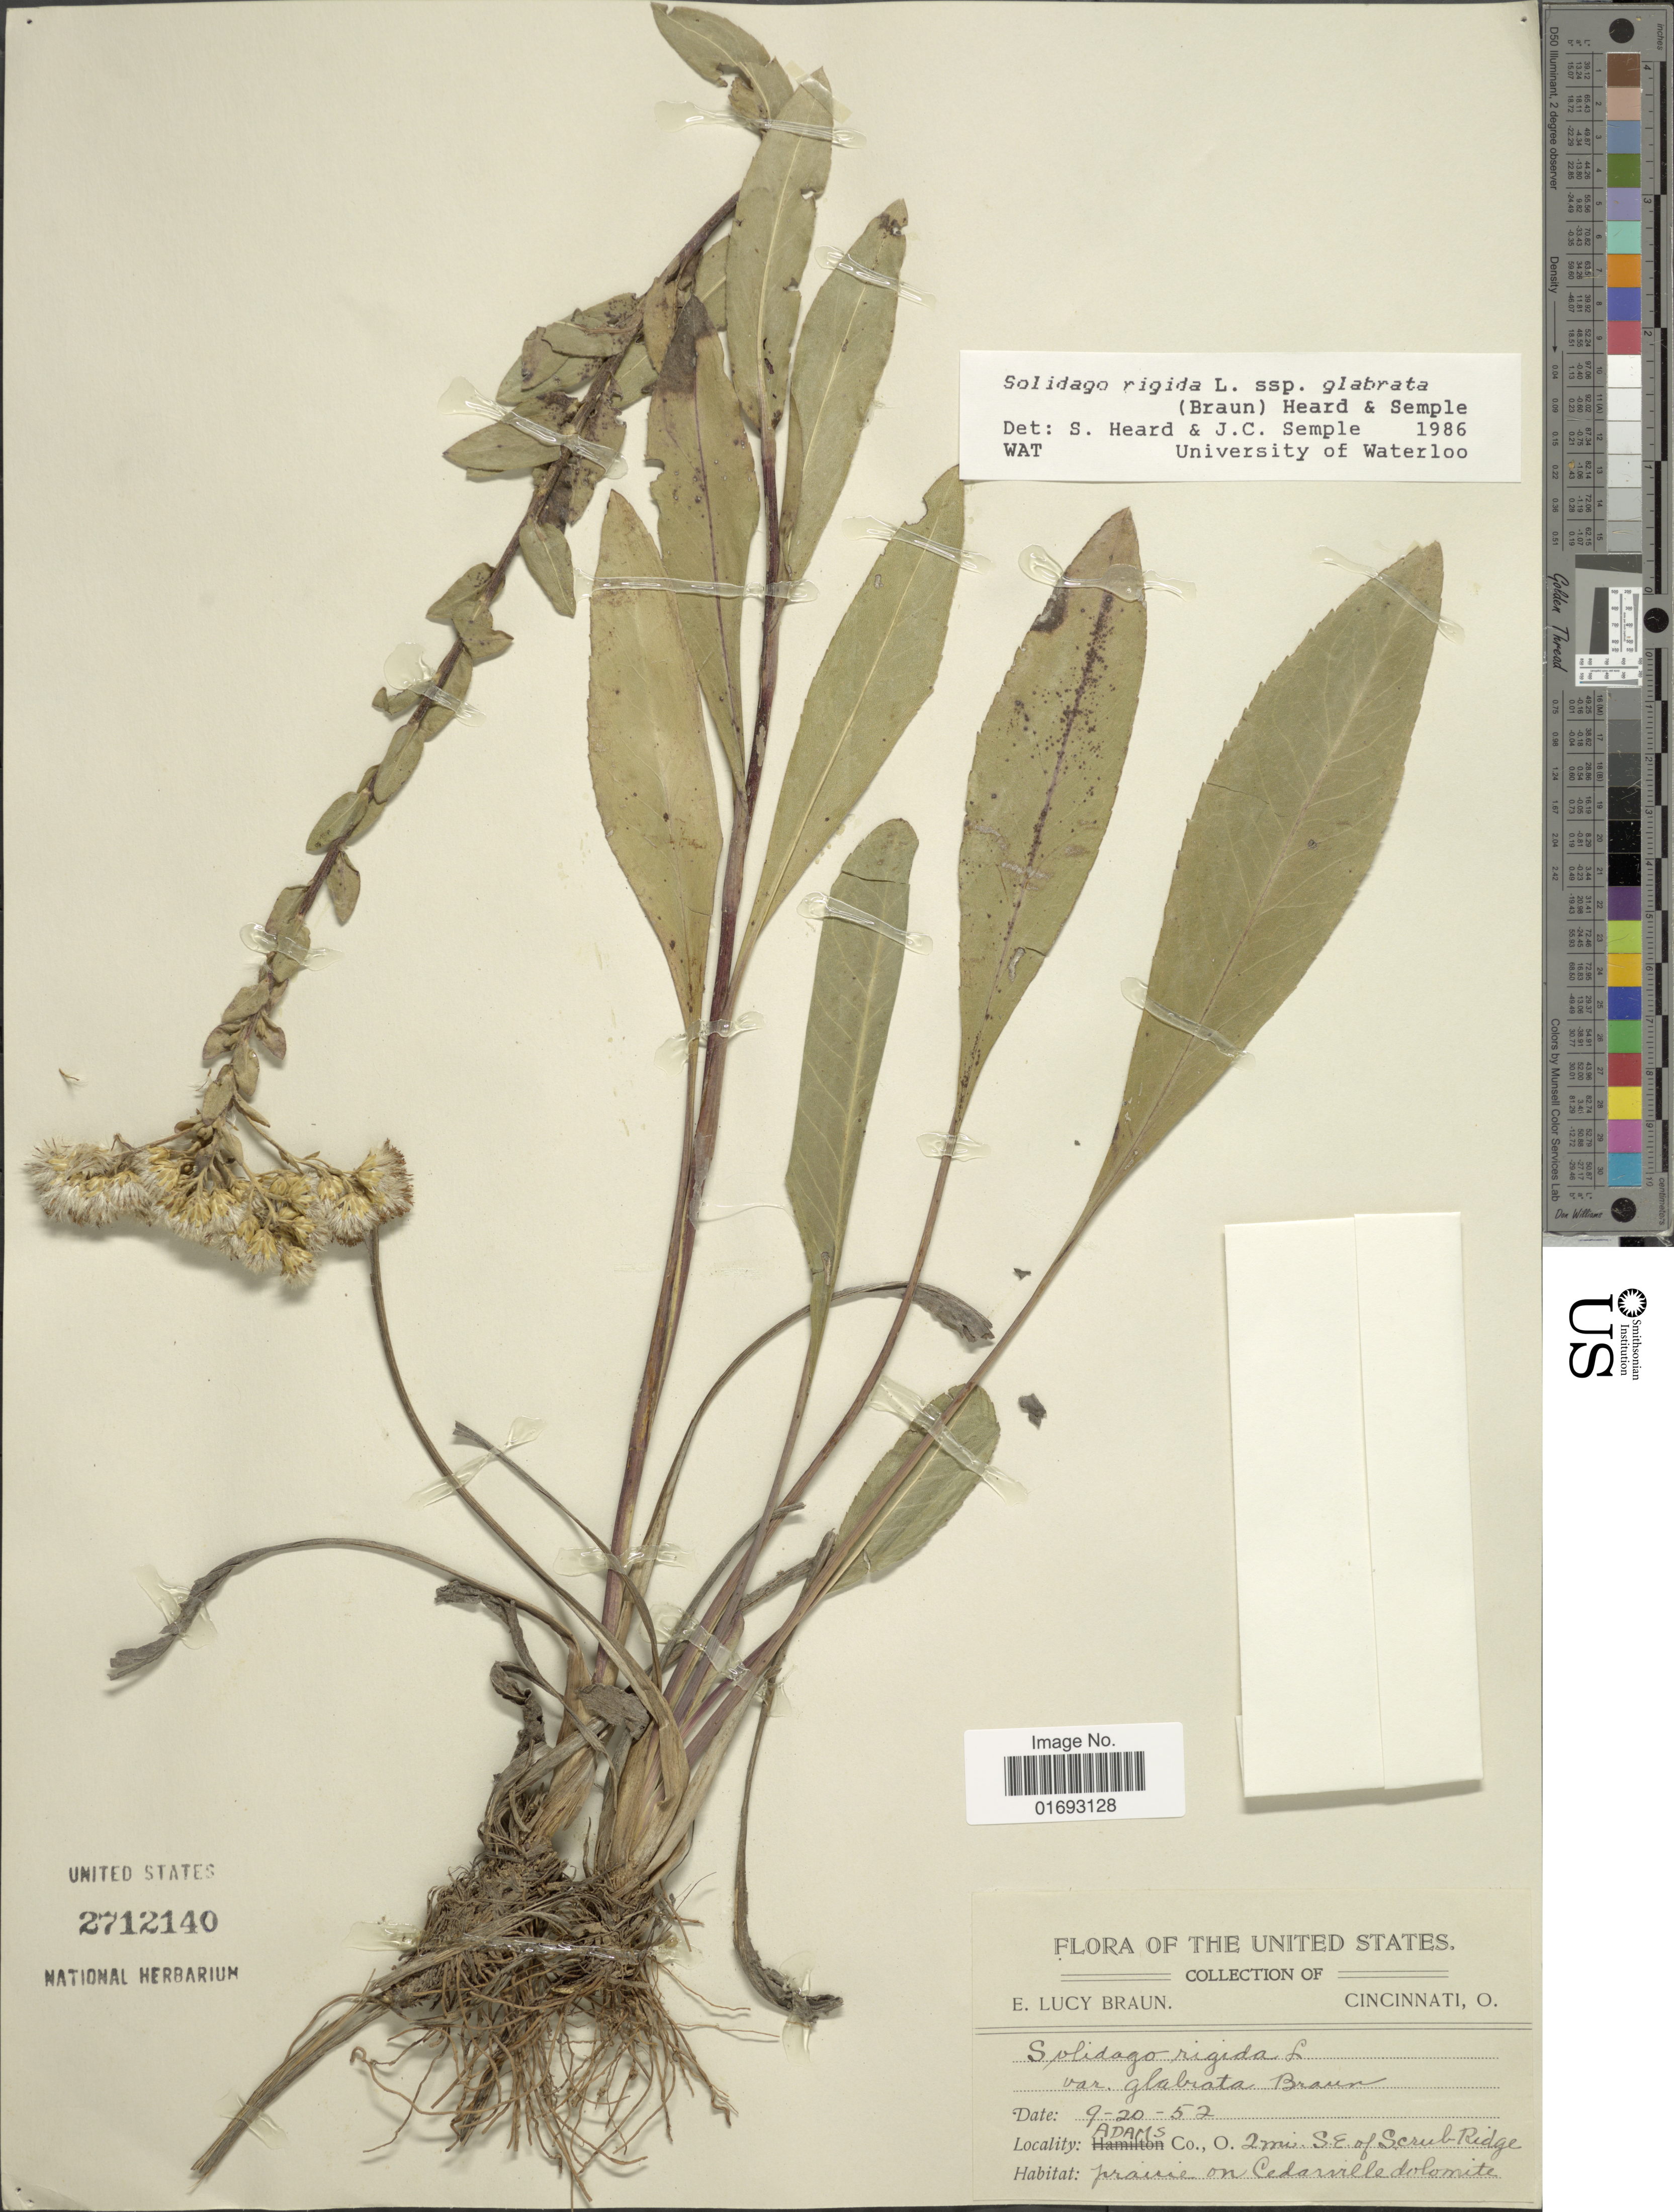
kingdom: Plantae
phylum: Tracheophyta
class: Magnoliopsida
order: Asterales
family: Asteraceae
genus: Oligoneuron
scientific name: Oligoneuron rigidum var. glabrata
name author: (E.L. Braun) G.L. Nesom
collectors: E. L. Braun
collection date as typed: Transcribed d/m/y: 20/9/52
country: United States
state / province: Ohio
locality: Cincinatti, O. Adams Co., 2 mi. S.E. of Scrub Ridge, prairie on Cedarville dolomite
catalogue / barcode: US 2712140